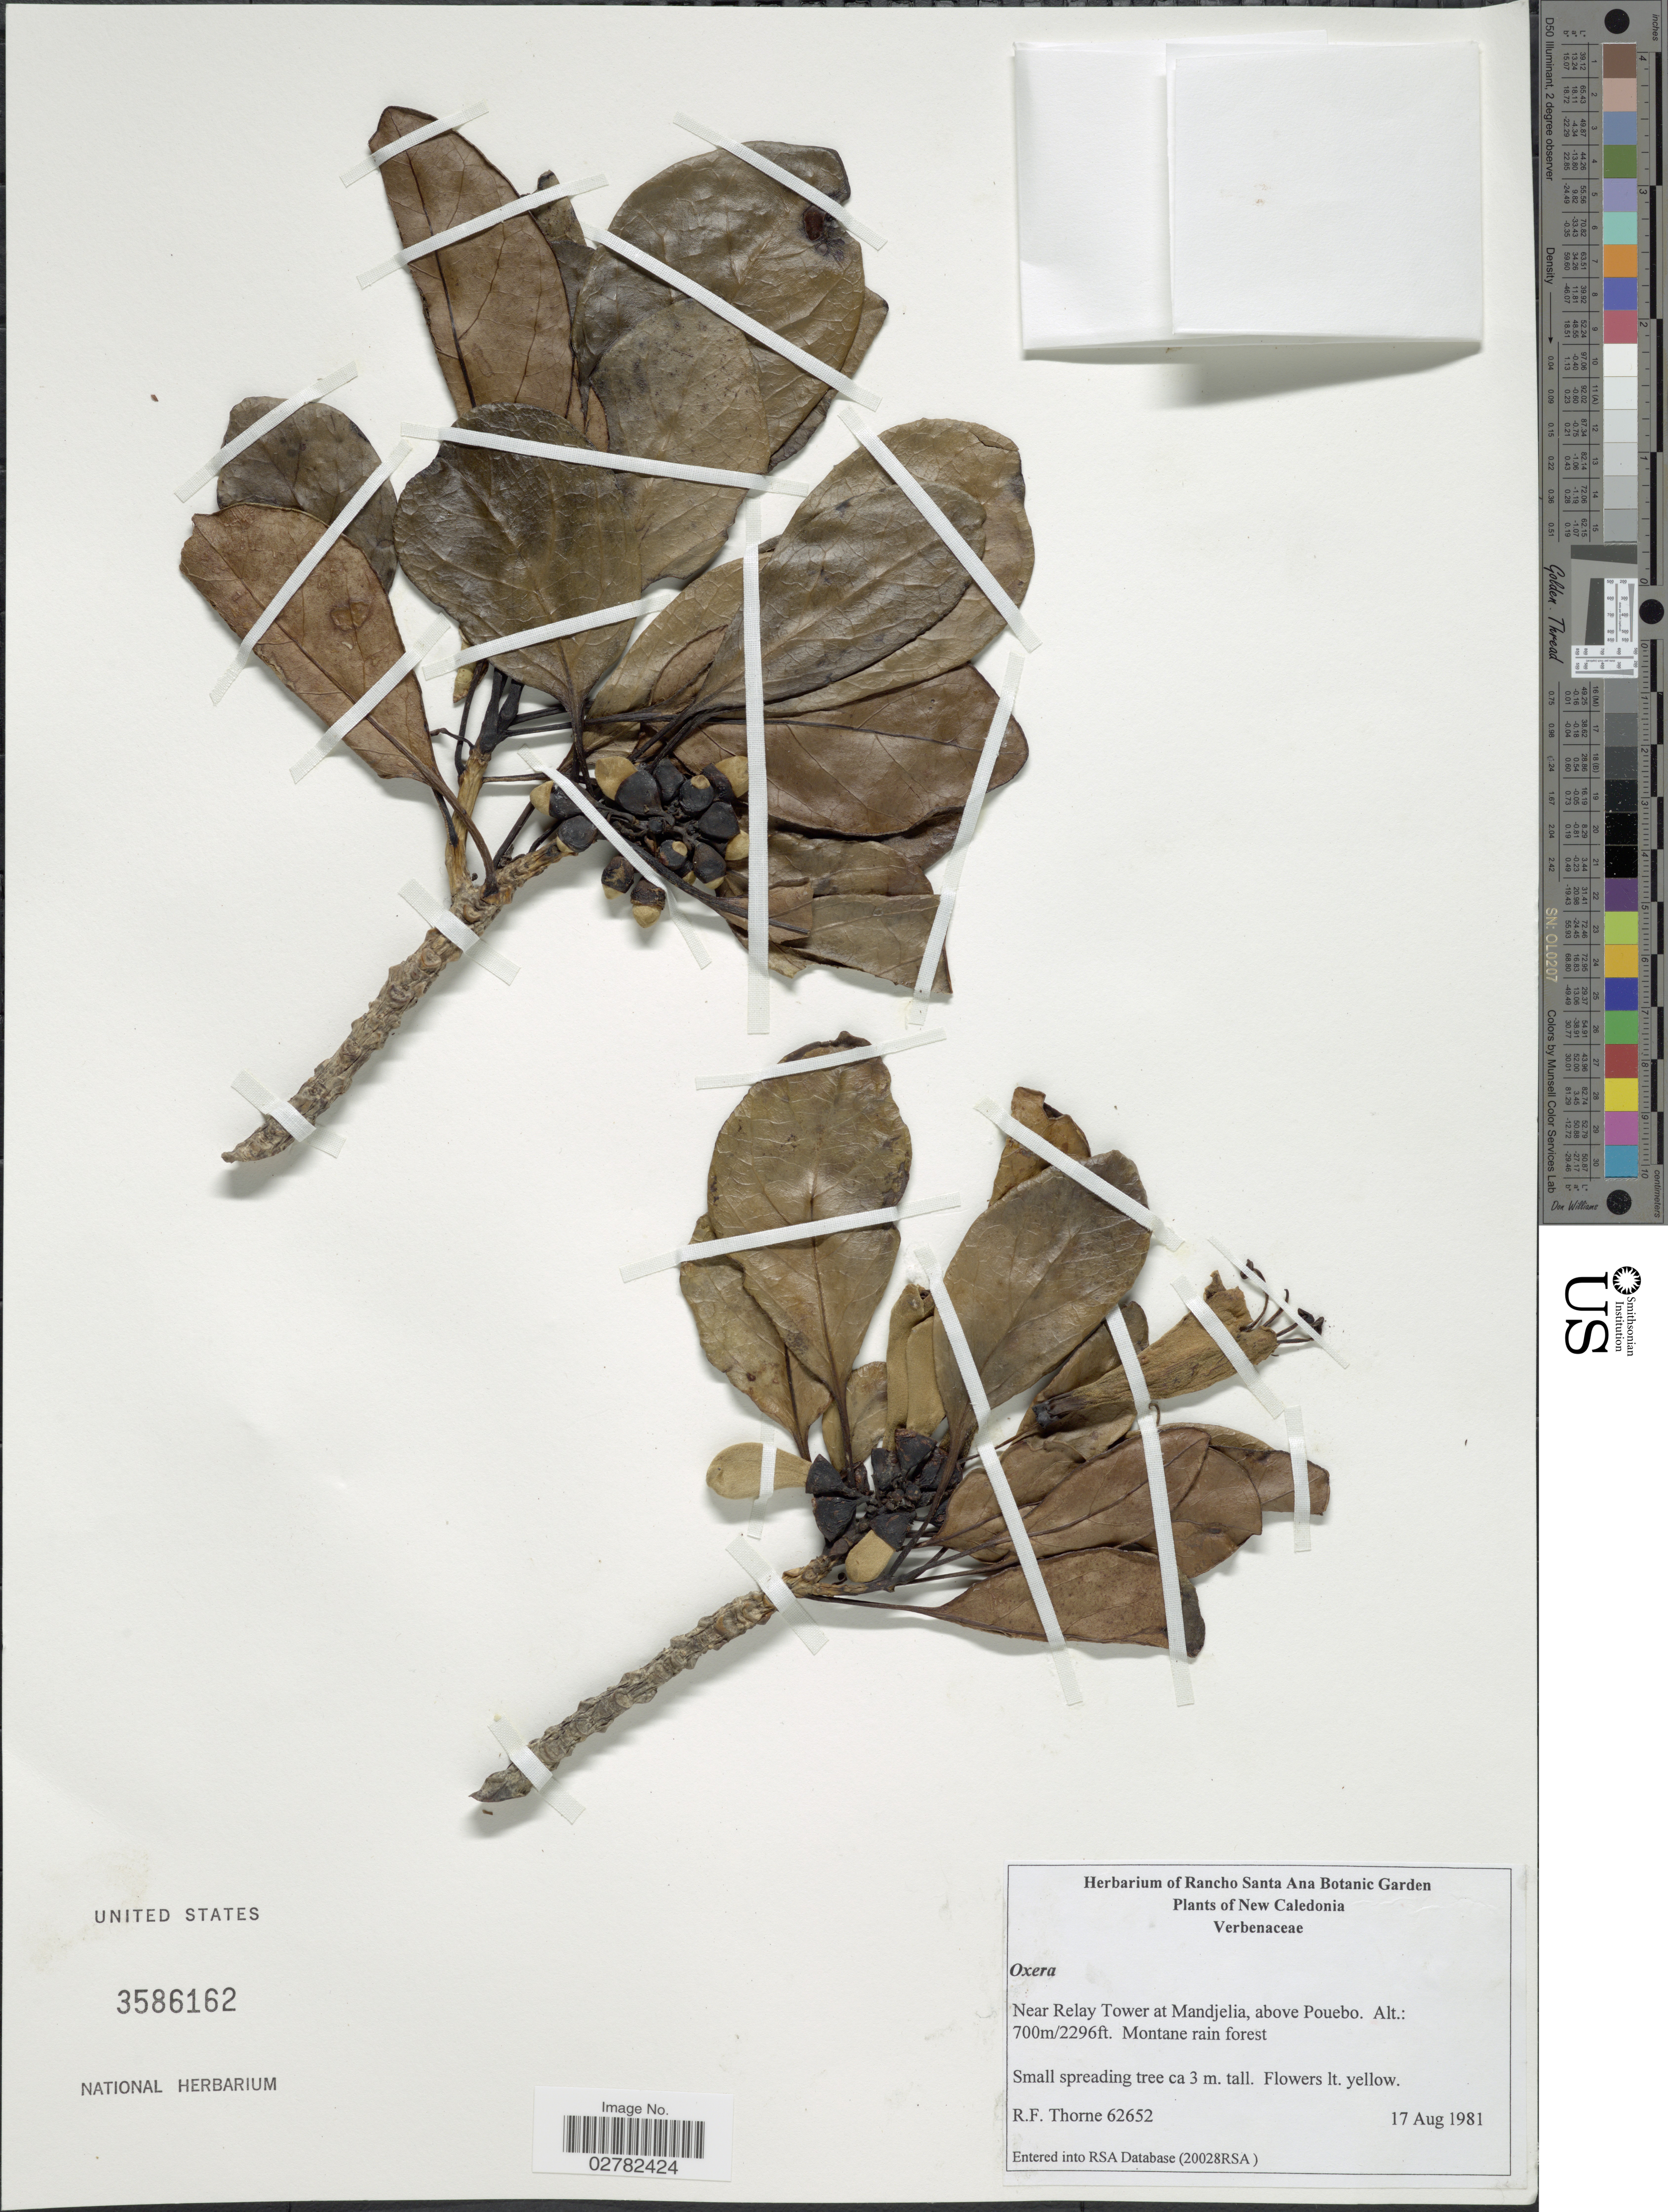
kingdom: Plantae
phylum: Tracheophyta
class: Magnoliopsida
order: Lamiales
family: Lamiaceae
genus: Oxera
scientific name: Oxera sp.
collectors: R. F. Thorne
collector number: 62652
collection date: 1981-08-17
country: New Caledonia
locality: Near Relay Tower at Mandelia, above Pouebo.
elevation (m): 700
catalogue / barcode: US 3586162